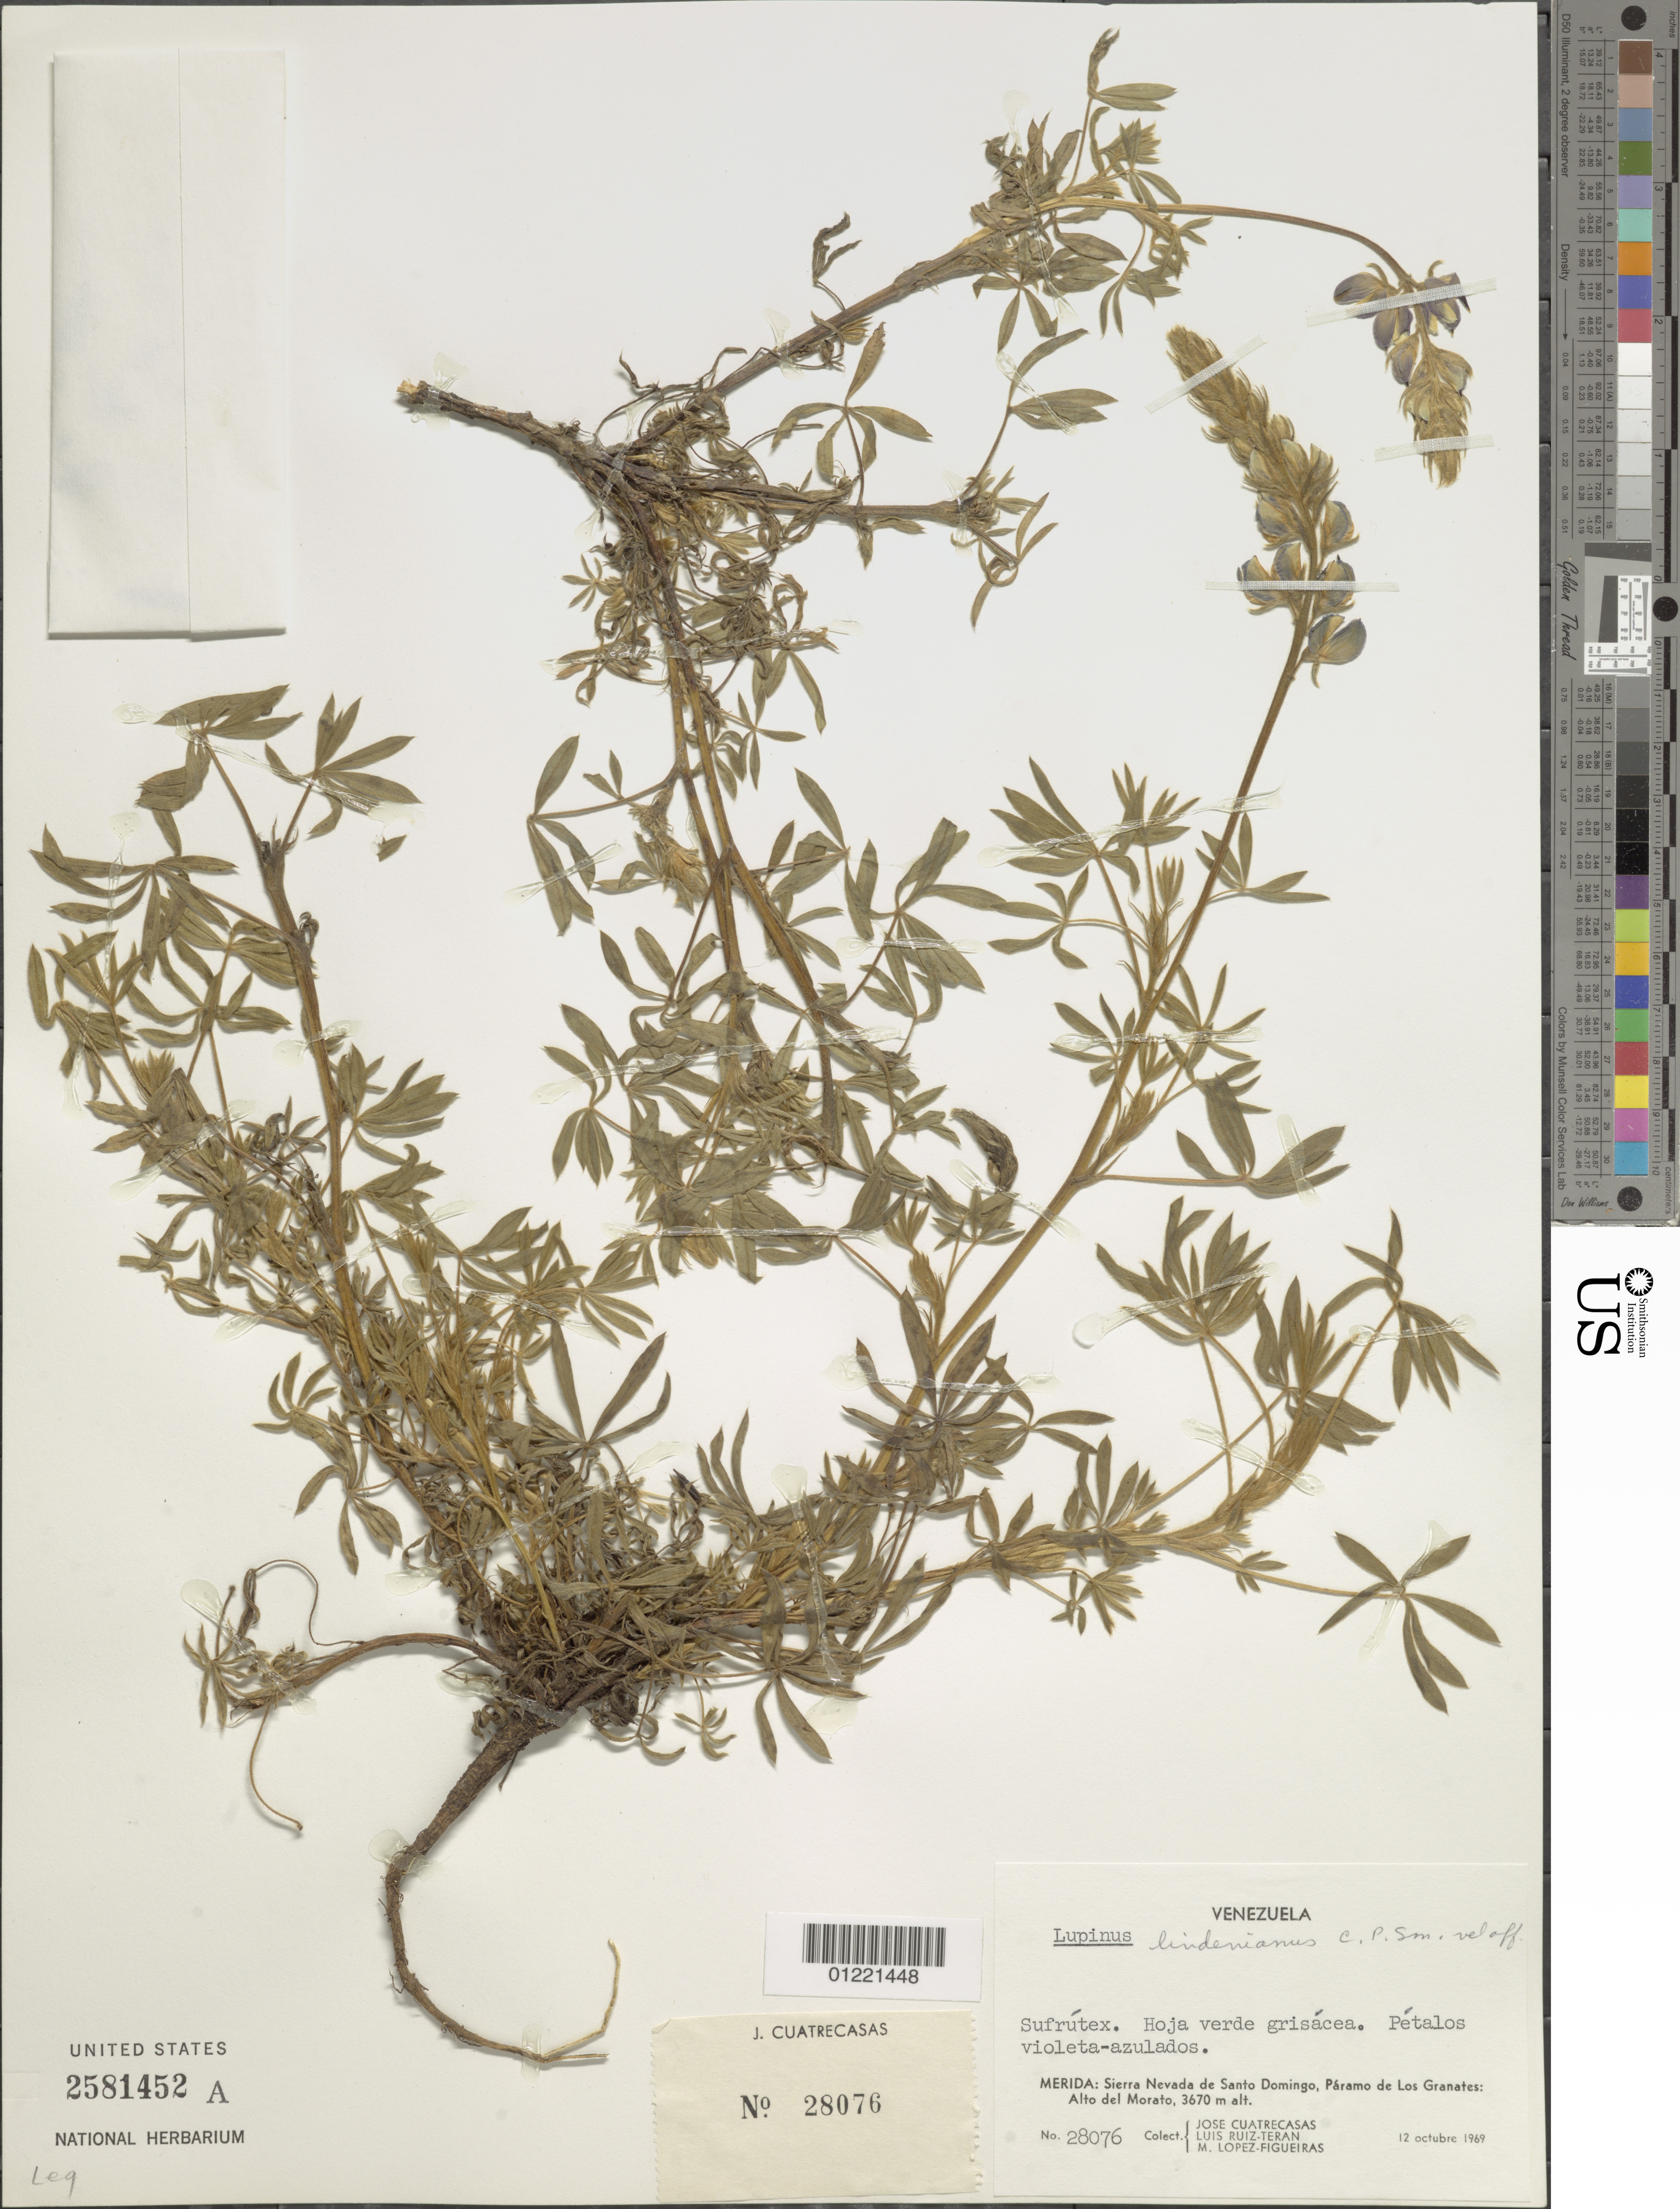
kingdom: Plantae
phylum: Tracheophyta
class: Magnoliopsida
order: Fabales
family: Fabaceae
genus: Lupinus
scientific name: Lupinus lindenianus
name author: C.P. Sm.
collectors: J. Cuatrecasas, L. E. Ruíz-Terán & M. López Figueiras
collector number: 28076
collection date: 1969-10-12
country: Venezuela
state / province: Mérida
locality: Sierra Nevada de Santo Domingo, Paramo de Los Granates: Alto del Morato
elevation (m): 3670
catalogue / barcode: US 2581452A